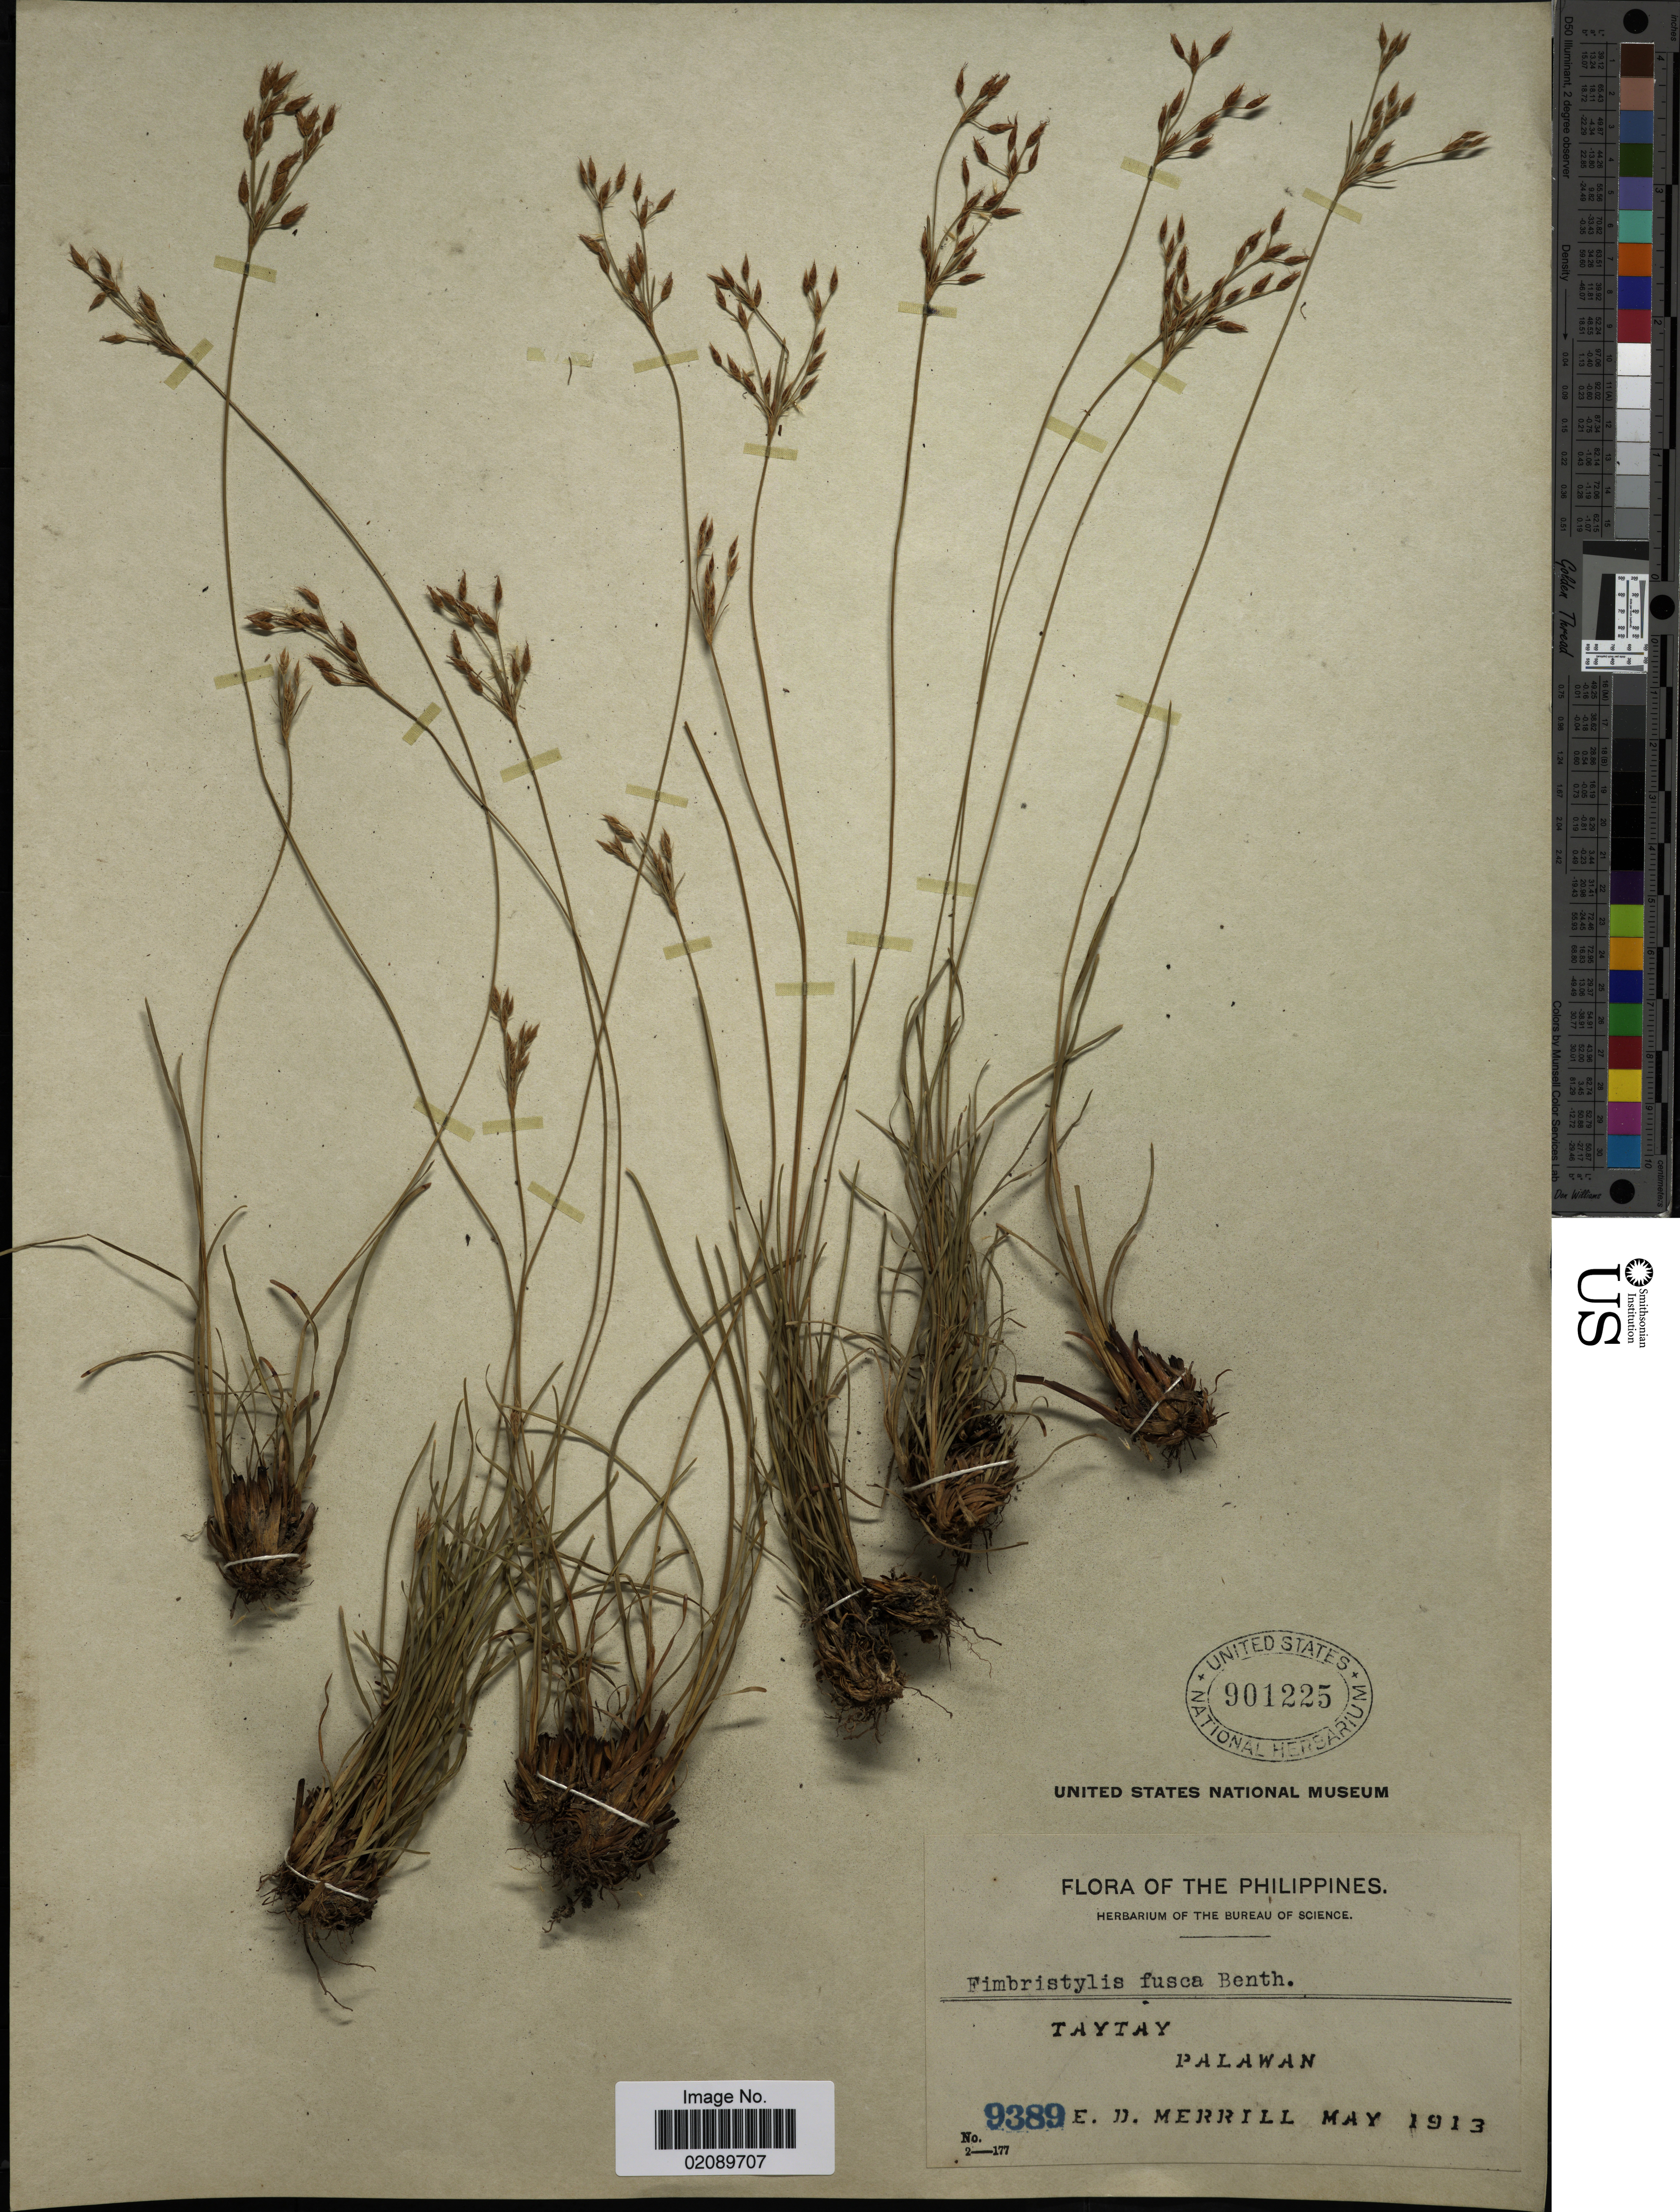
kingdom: Plantae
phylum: Tracheophyta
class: Liliopsida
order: Poales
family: Cyperaceae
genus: Fimbristylis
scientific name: Fimbristylis fusca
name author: (Nees) Benth. ex C.B. Clarke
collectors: E. D. Merrill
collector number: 9389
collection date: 1913-05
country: Philippines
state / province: Mimaropa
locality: Taytay, Palawan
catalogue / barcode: US 901225